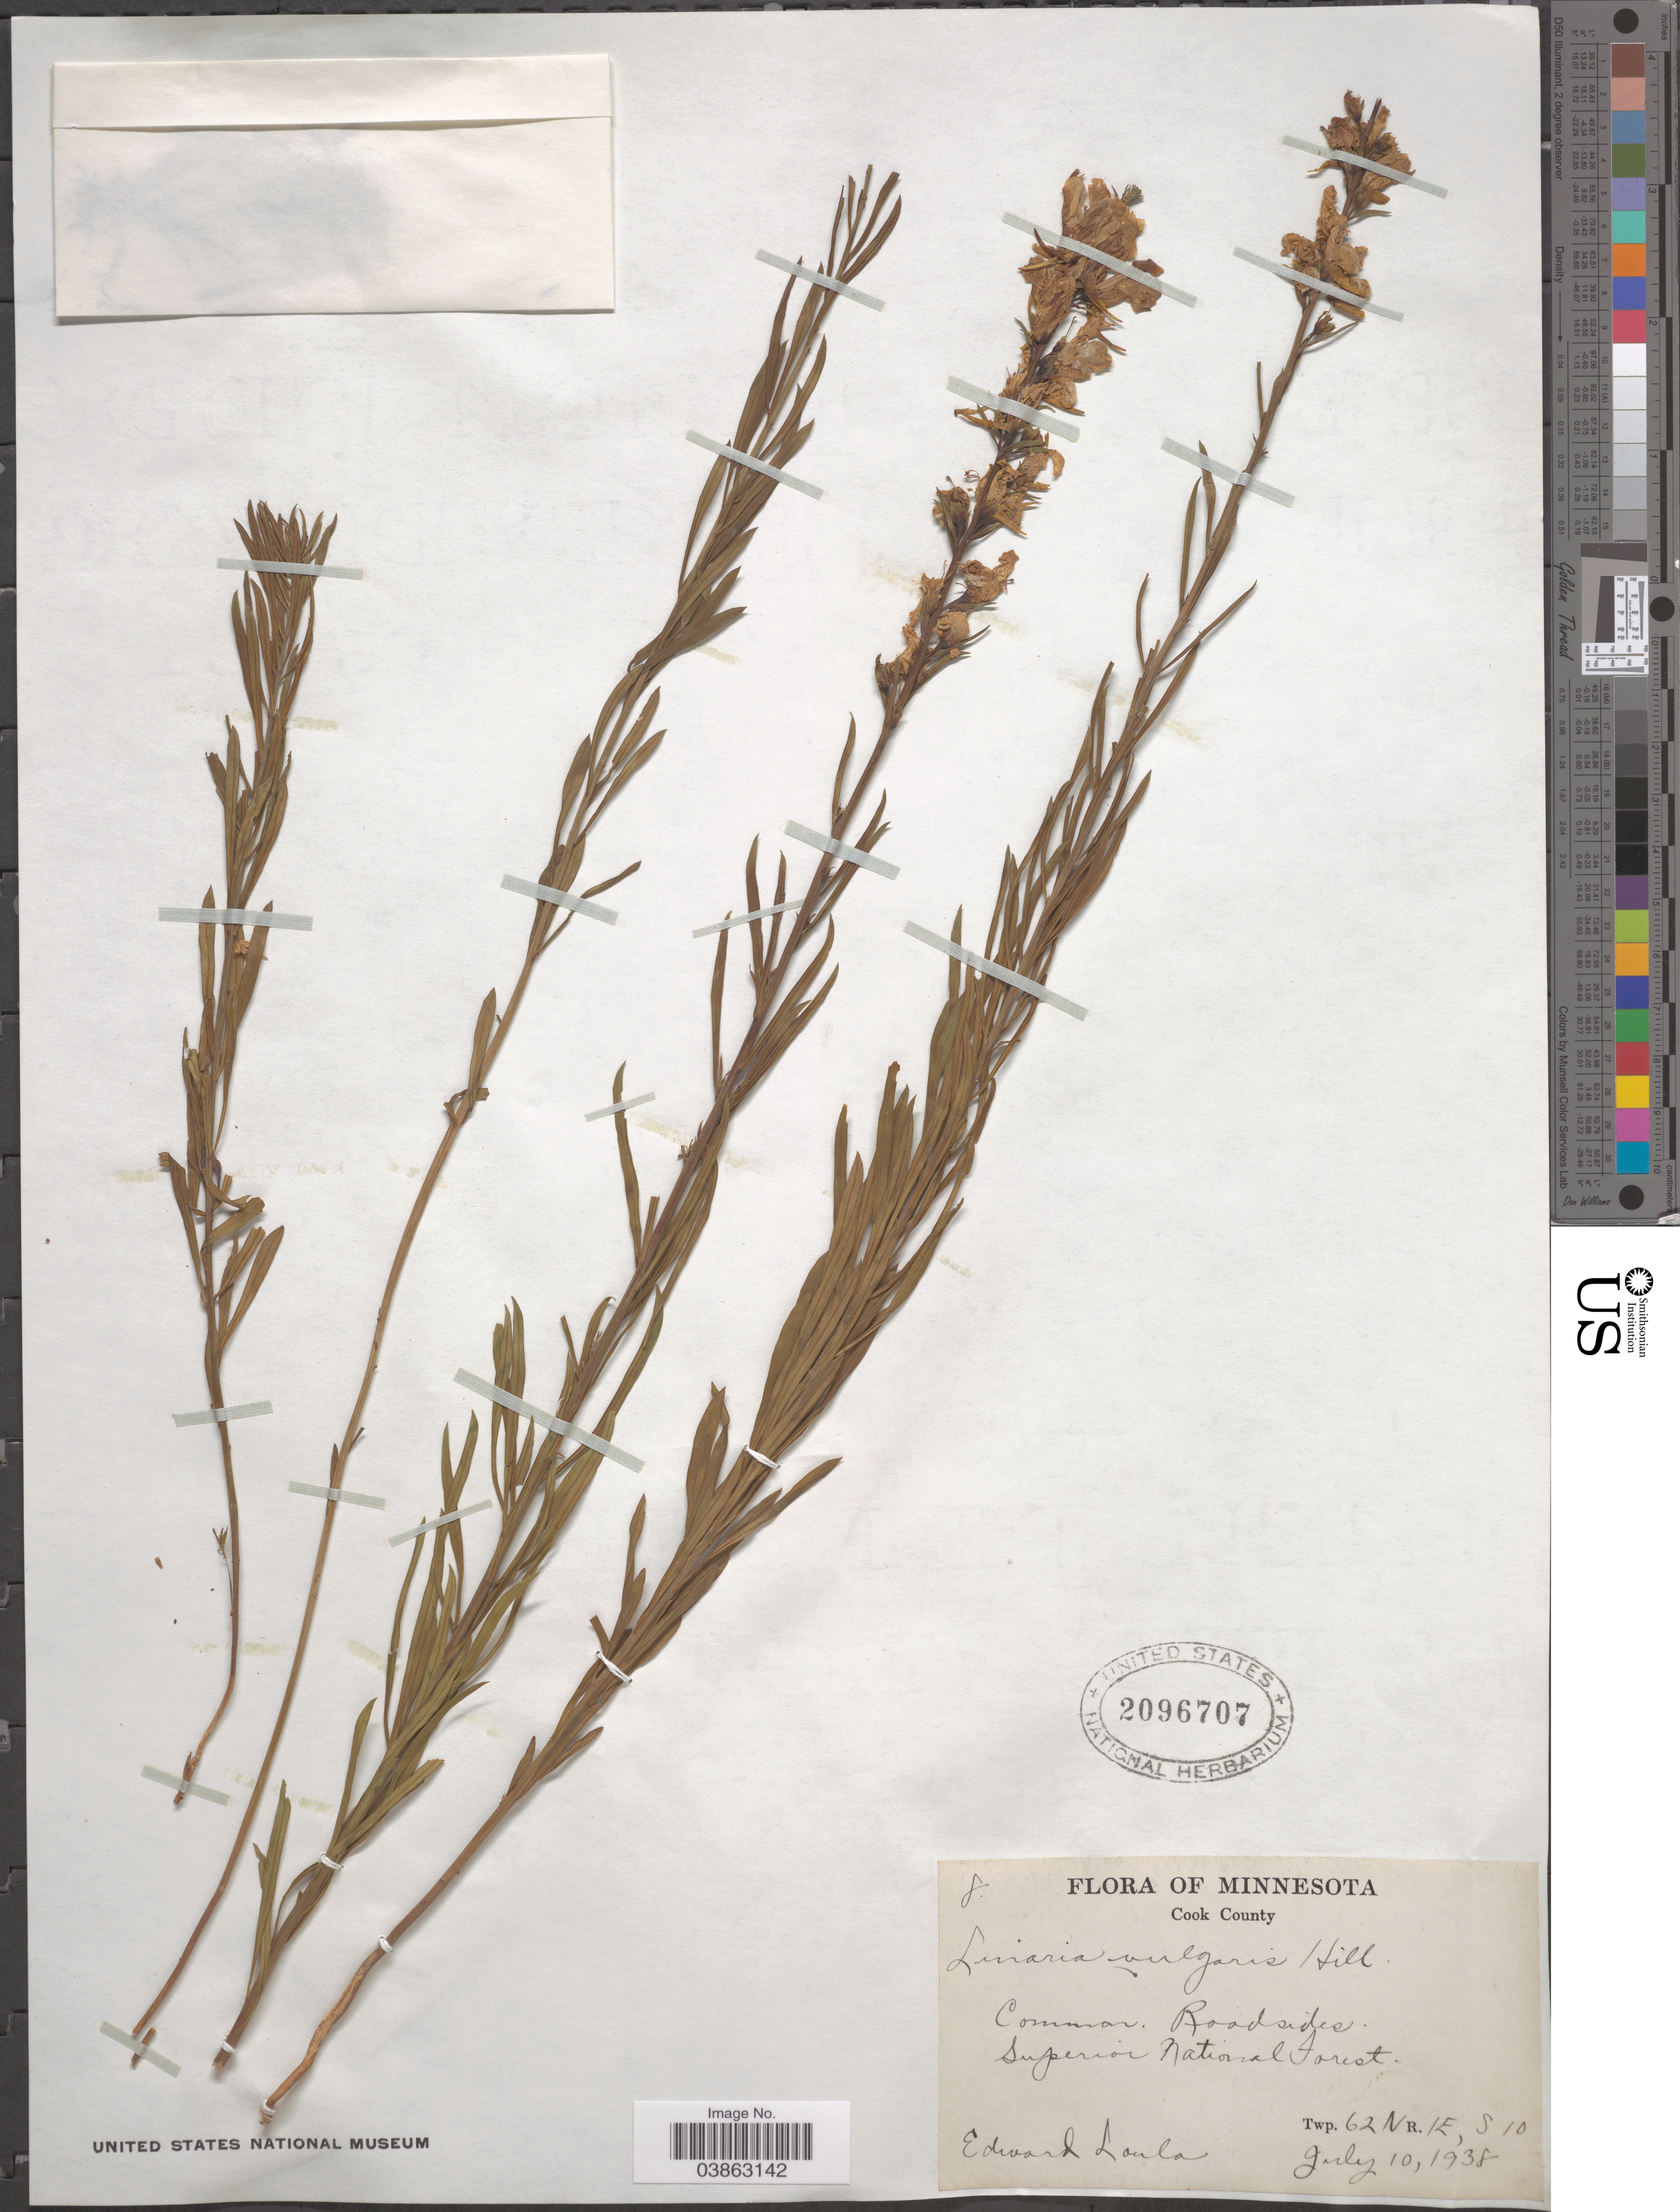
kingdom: Plantae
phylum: Tracheophyta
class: Magnoliopsida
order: Lamiales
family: Plantaginaceae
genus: Linaria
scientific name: Linaria vulgaris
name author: Mill.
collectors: E. Loula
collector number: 8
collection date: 1938-07-10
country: United States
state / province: Minnesota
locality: Cook County. Superior National Forest. Twp. 62 NR. 1E, S 10.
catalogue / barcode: US 2096707